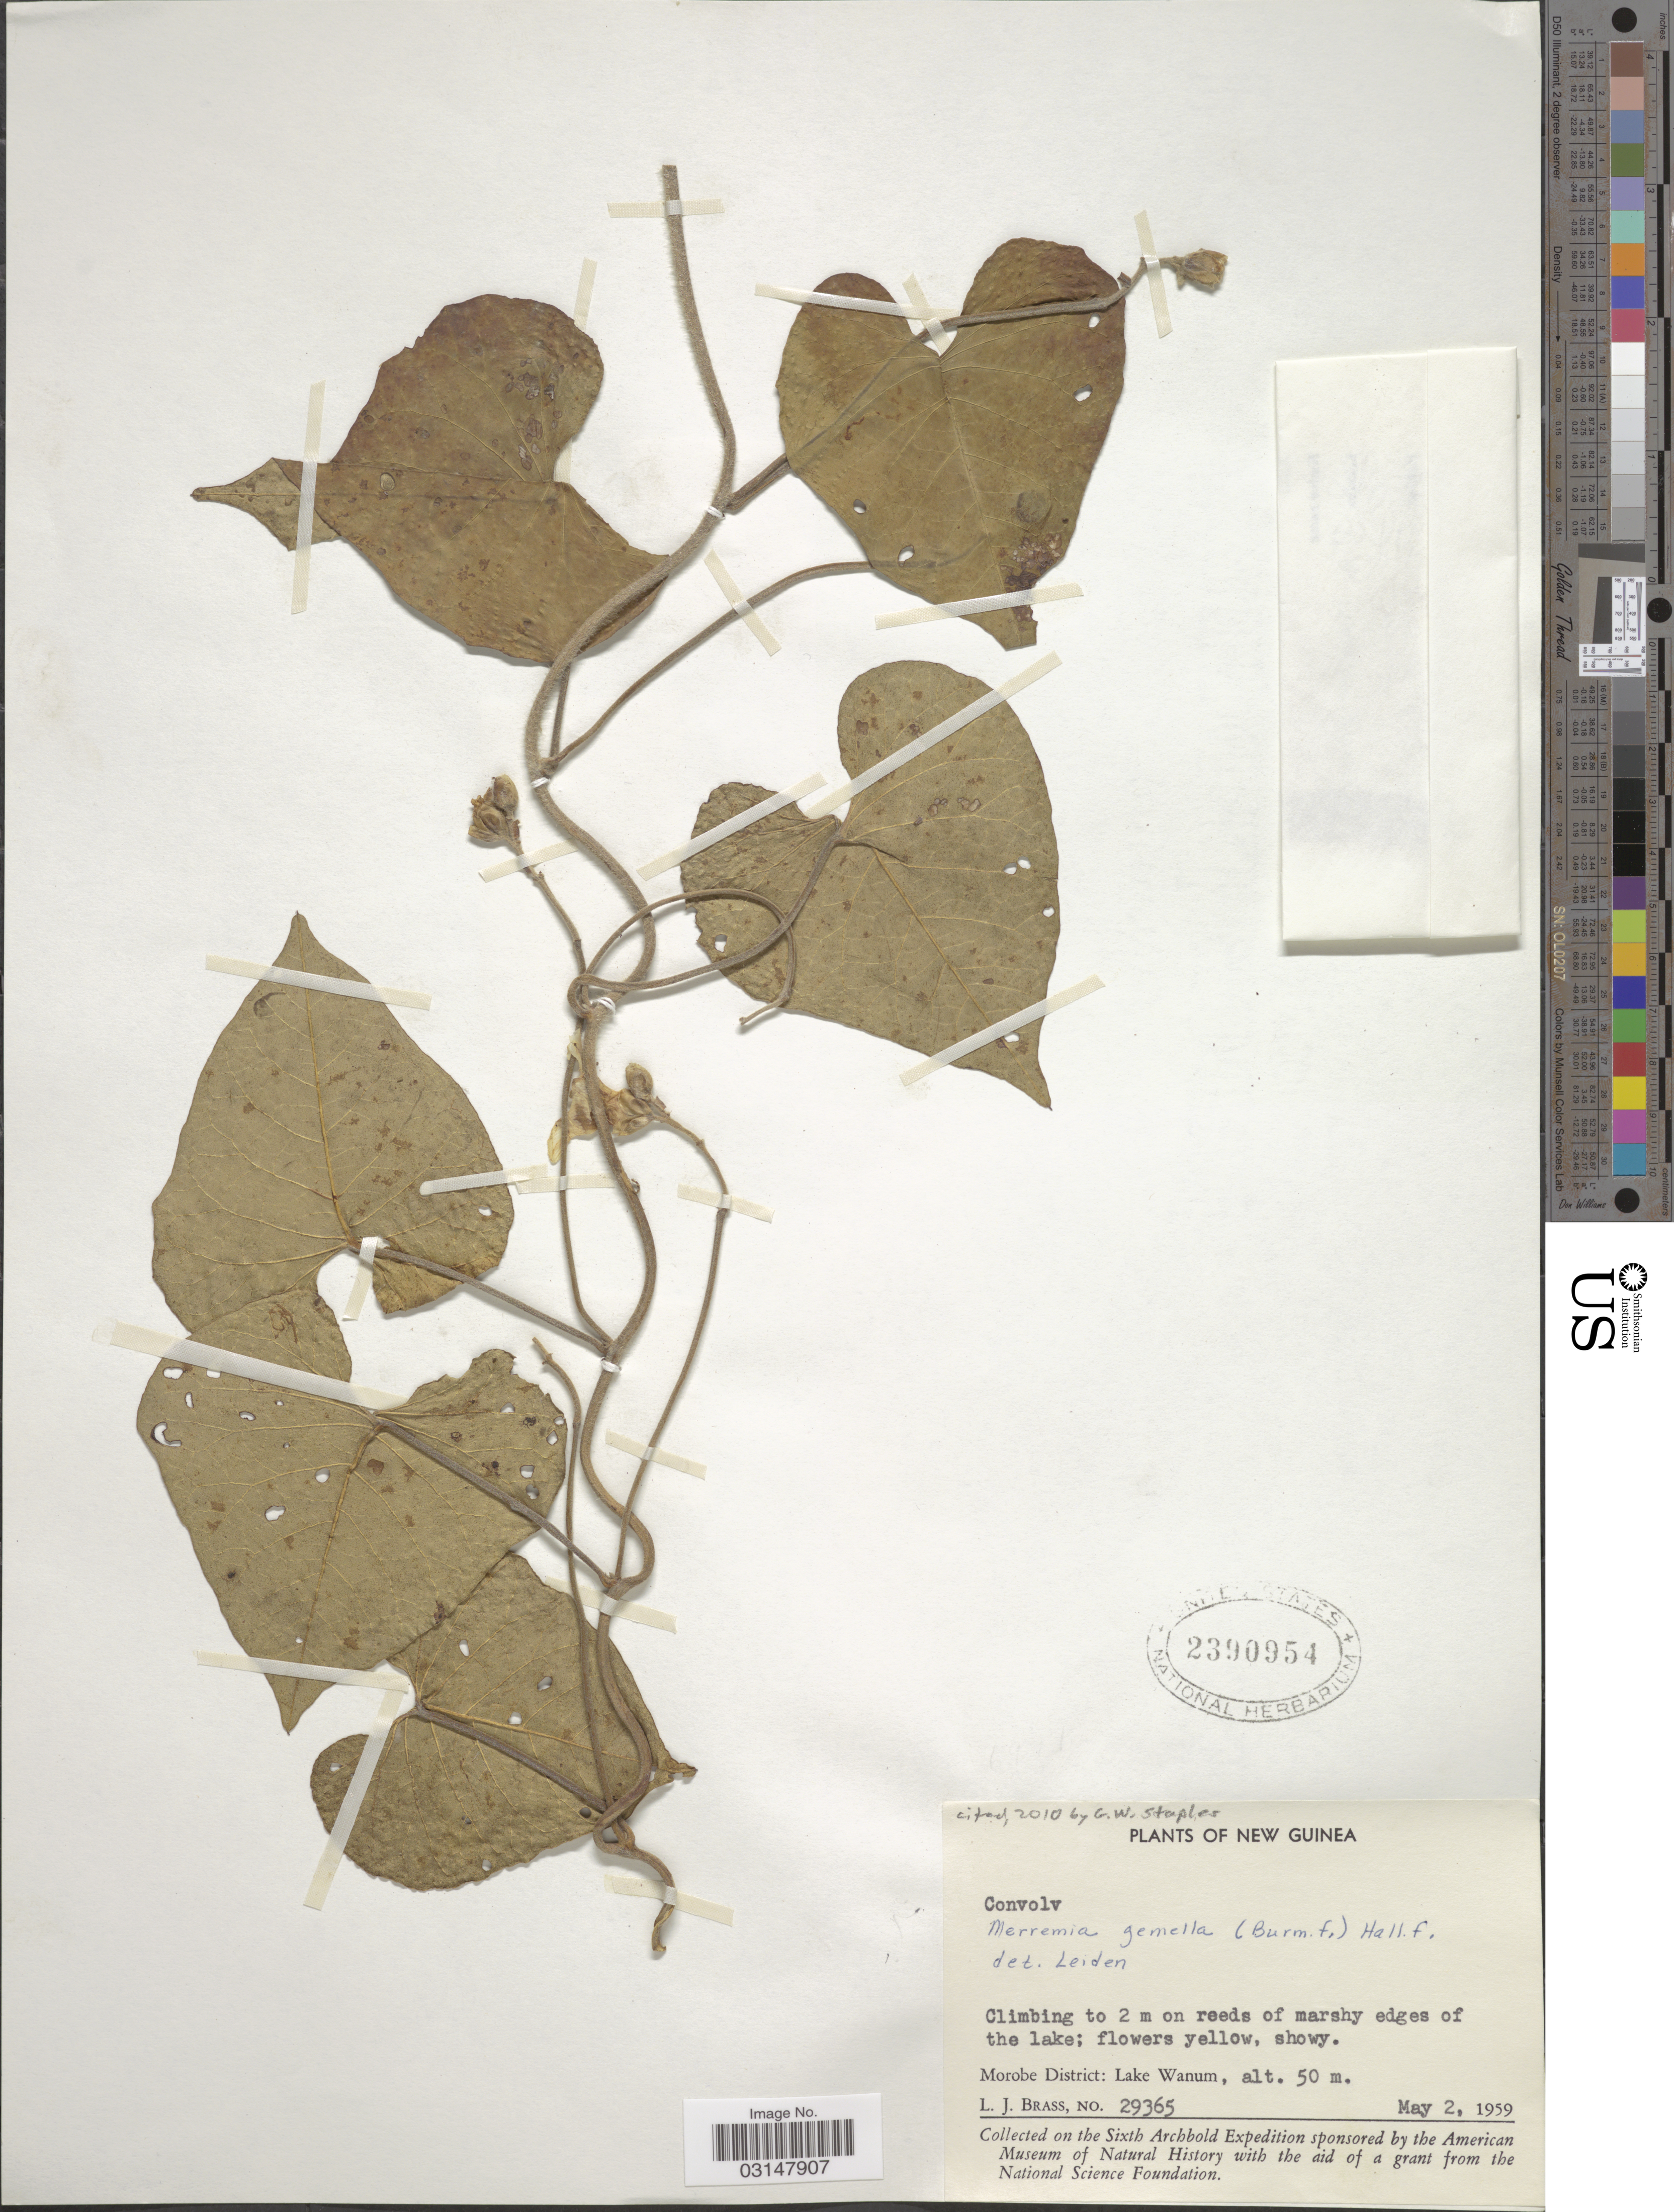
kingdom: Plantae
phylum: Tracheophyta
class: Magnoliopsida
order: Solanales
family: Convolvulaceae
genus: Merremia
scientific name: Merremia gemella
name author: (Burm. f.) Hallier f.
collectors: L. J. Brass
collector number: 29365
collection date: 1959-05-02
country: Papua New Guinea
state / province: Morobe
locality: New Guinea. Morobe District: Lake Wanum.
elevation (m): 50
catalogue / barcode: US 2390954